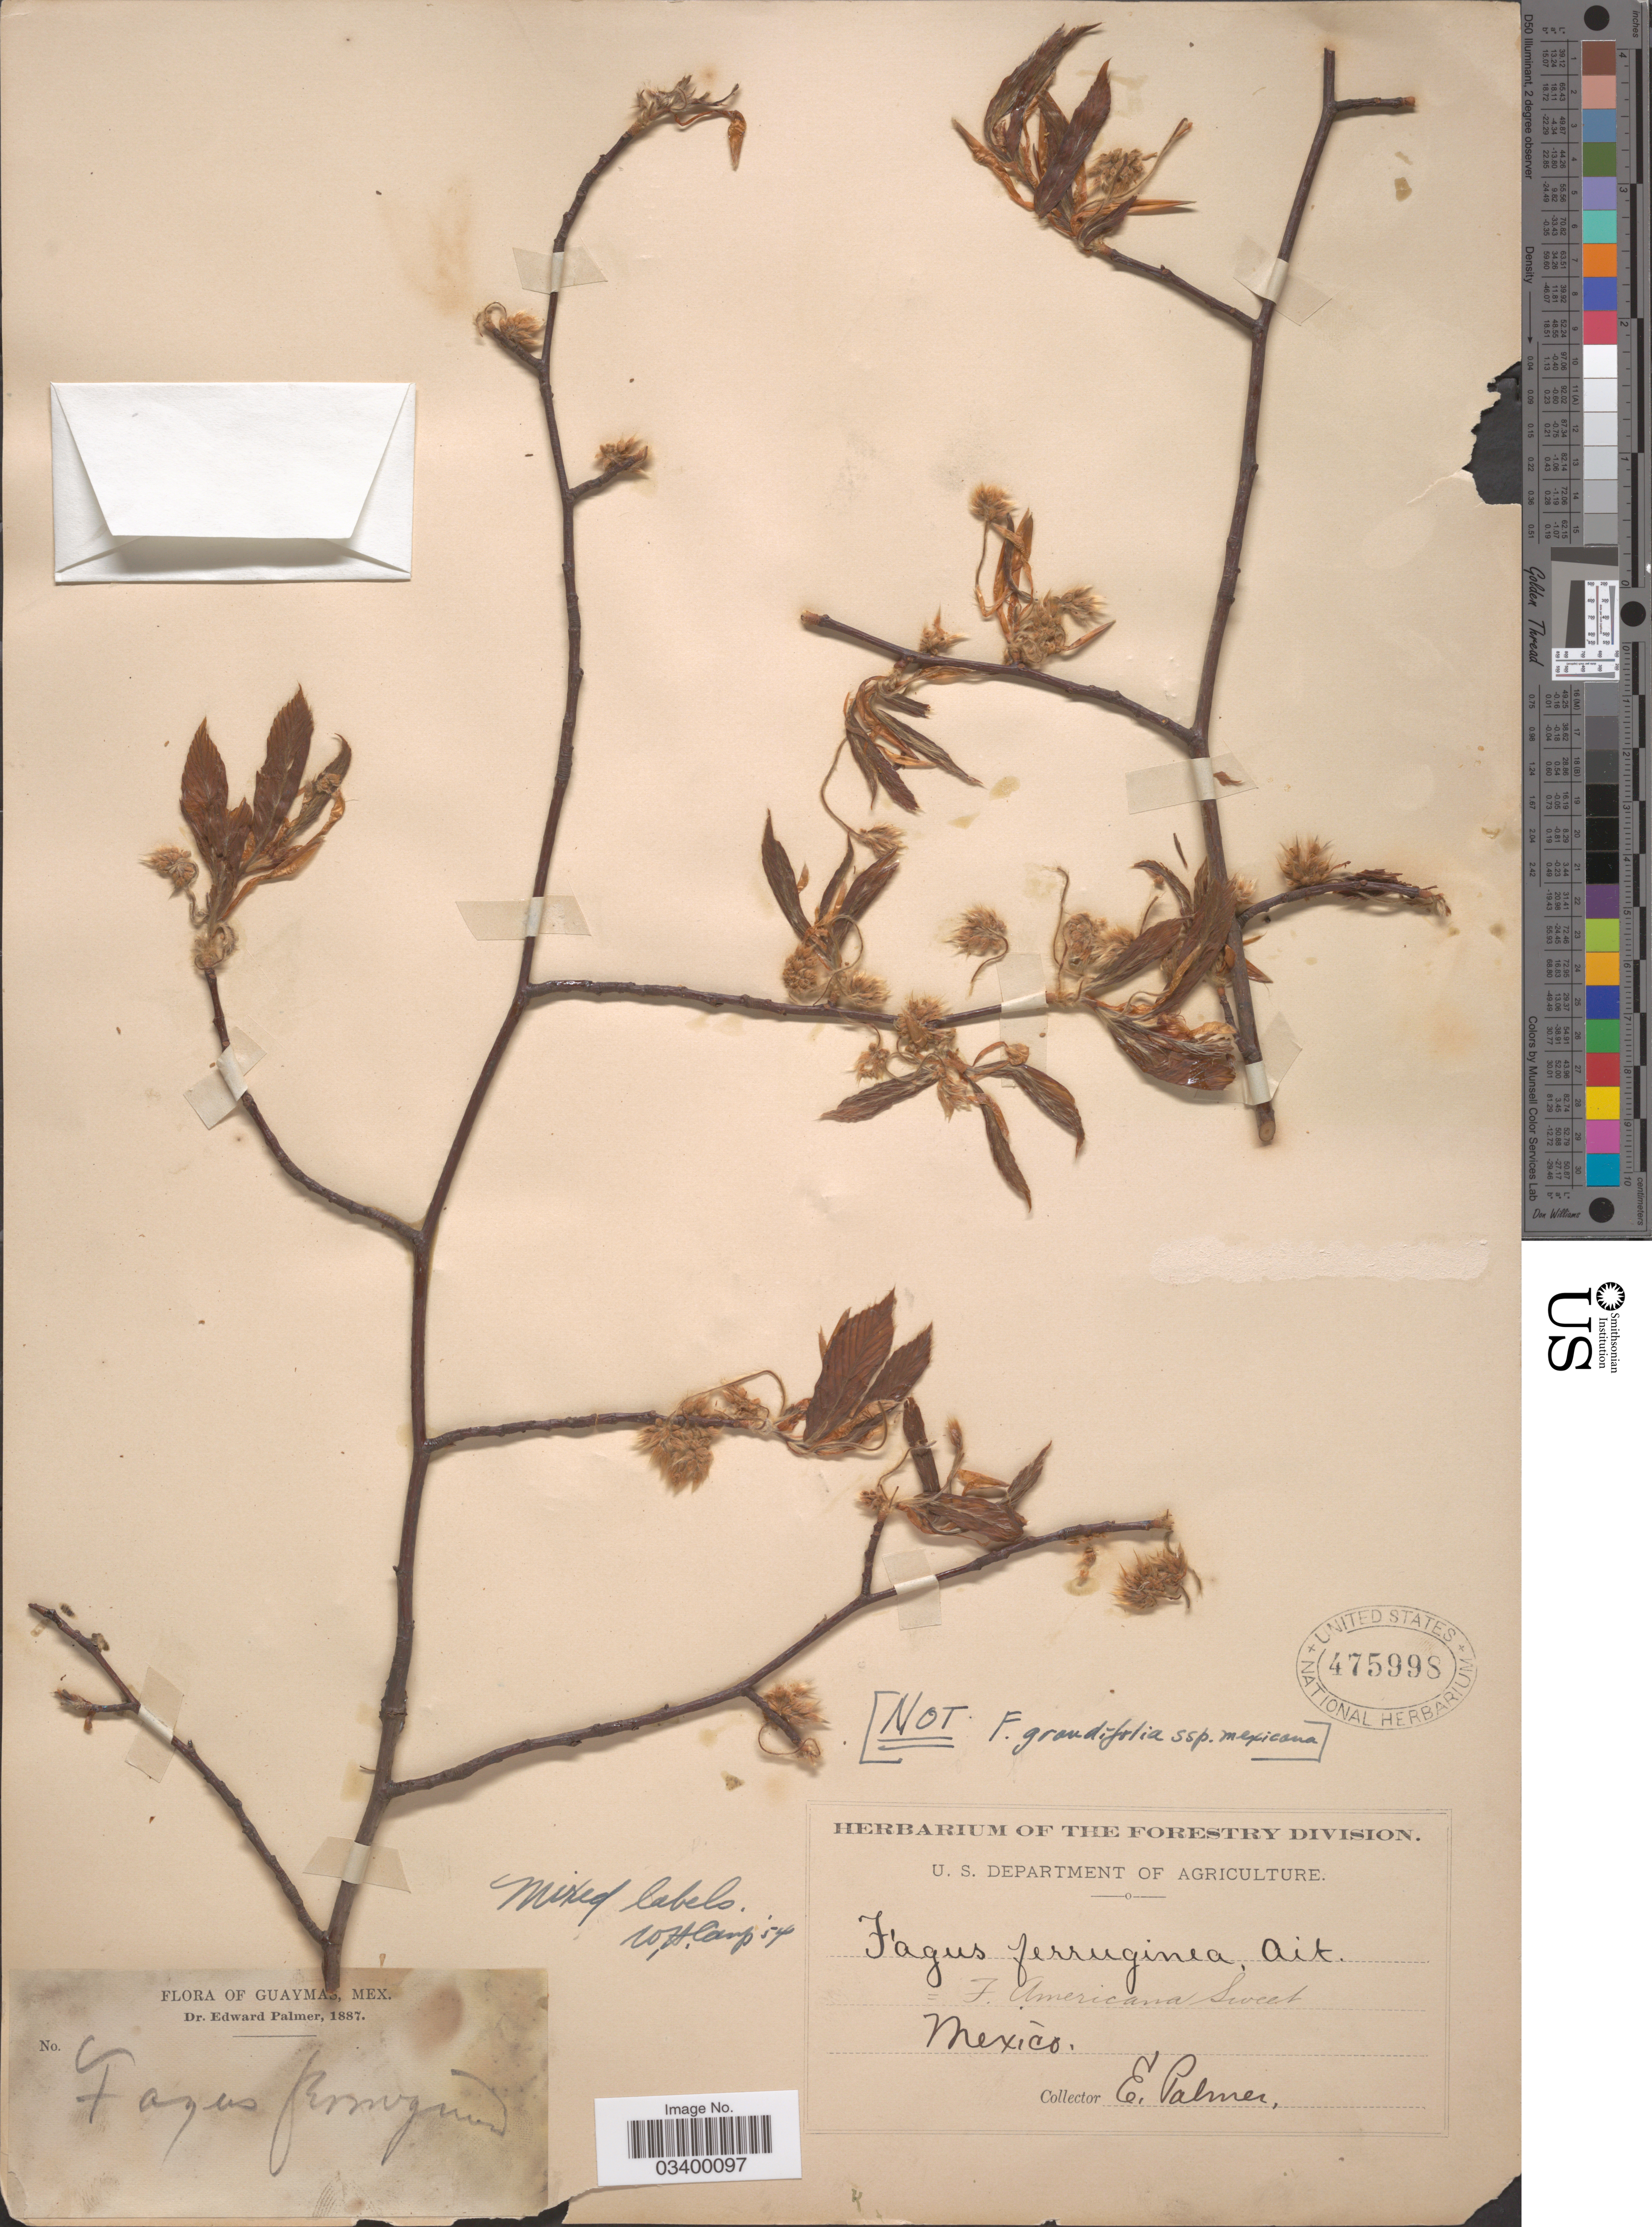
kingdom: Plantae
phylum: Tracheophyta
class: Magnoliopsida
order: Fagales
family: Fagaceae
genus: Fagus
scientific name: Fagus sp.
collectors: E. Palmer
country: Mexico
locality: Guaymas.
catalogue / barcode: US 475998